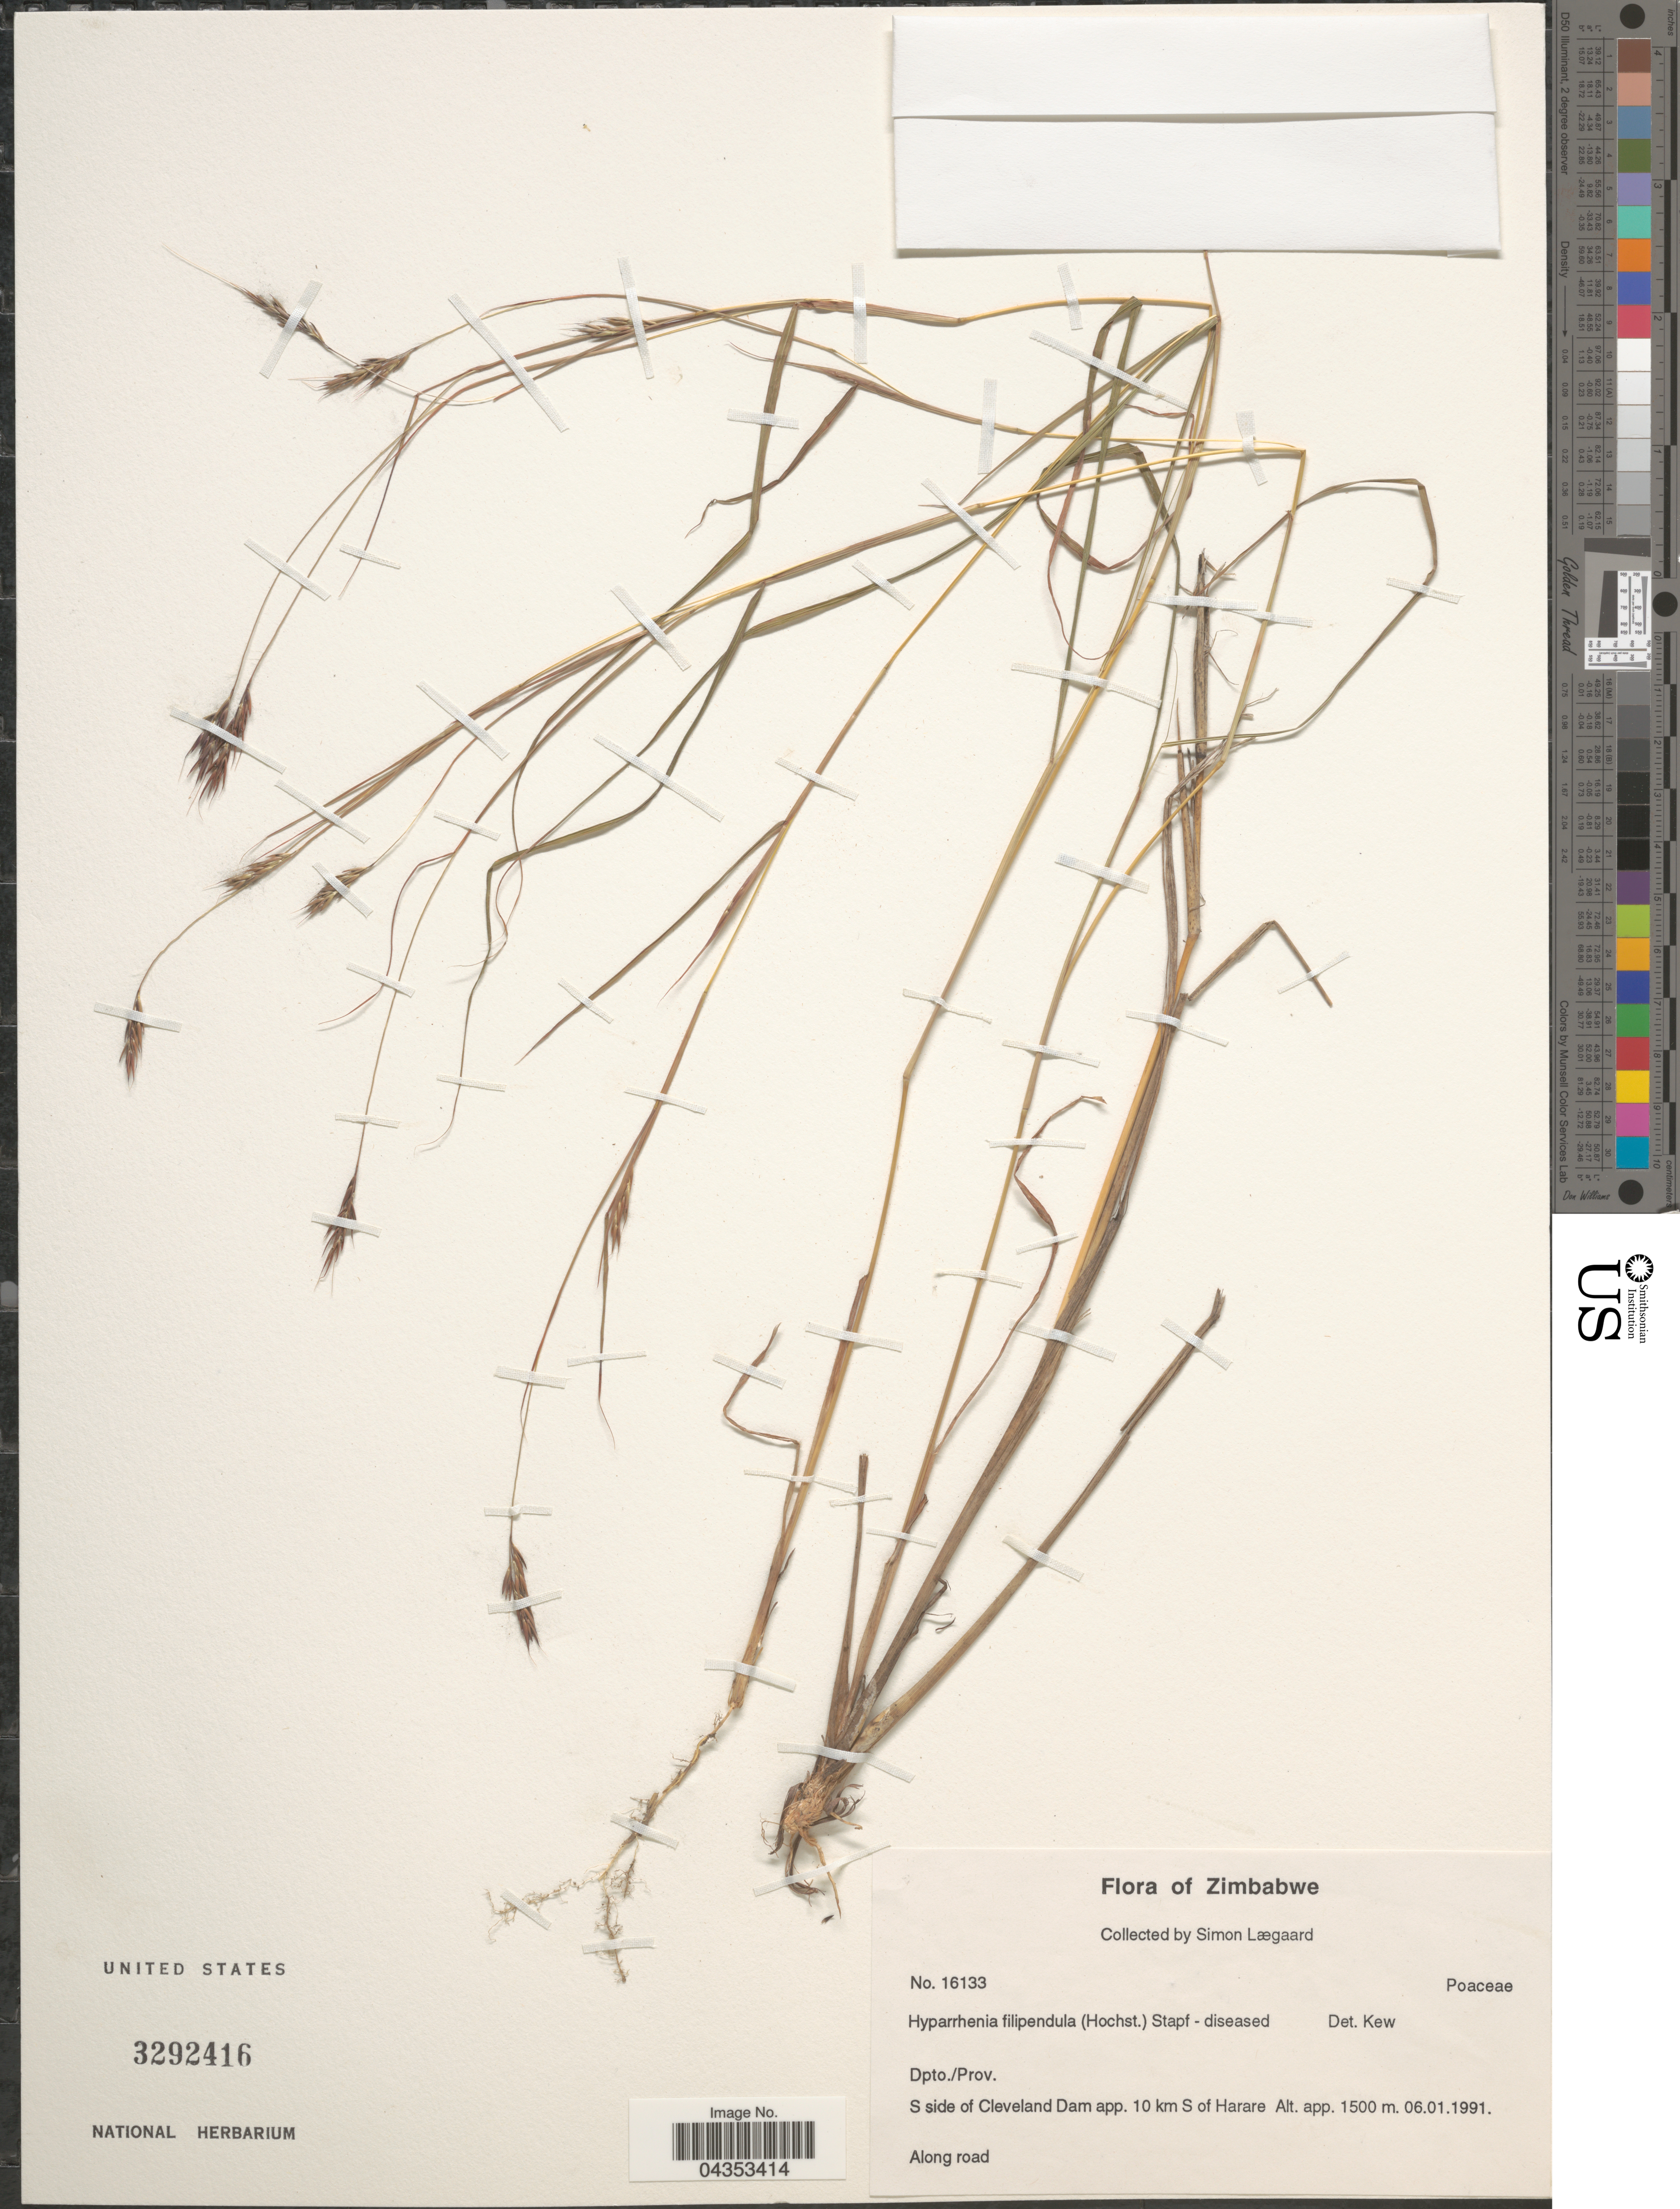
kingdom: Plantae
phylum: Tracheophyta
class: Liliopsida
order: Poales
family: Poaceae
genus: Hyparrhenia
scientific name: Hyparrhenia filipendula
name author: (Hochr.) Stapf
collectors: S. Lægaard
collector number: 16133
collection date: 1991-01-06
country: Zimbabwe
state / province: Harare (city)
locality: Dpto./Prov. S side of Cleveland Dam app. 10 km S of Harare.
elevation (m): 1500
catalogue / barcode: US 3292416